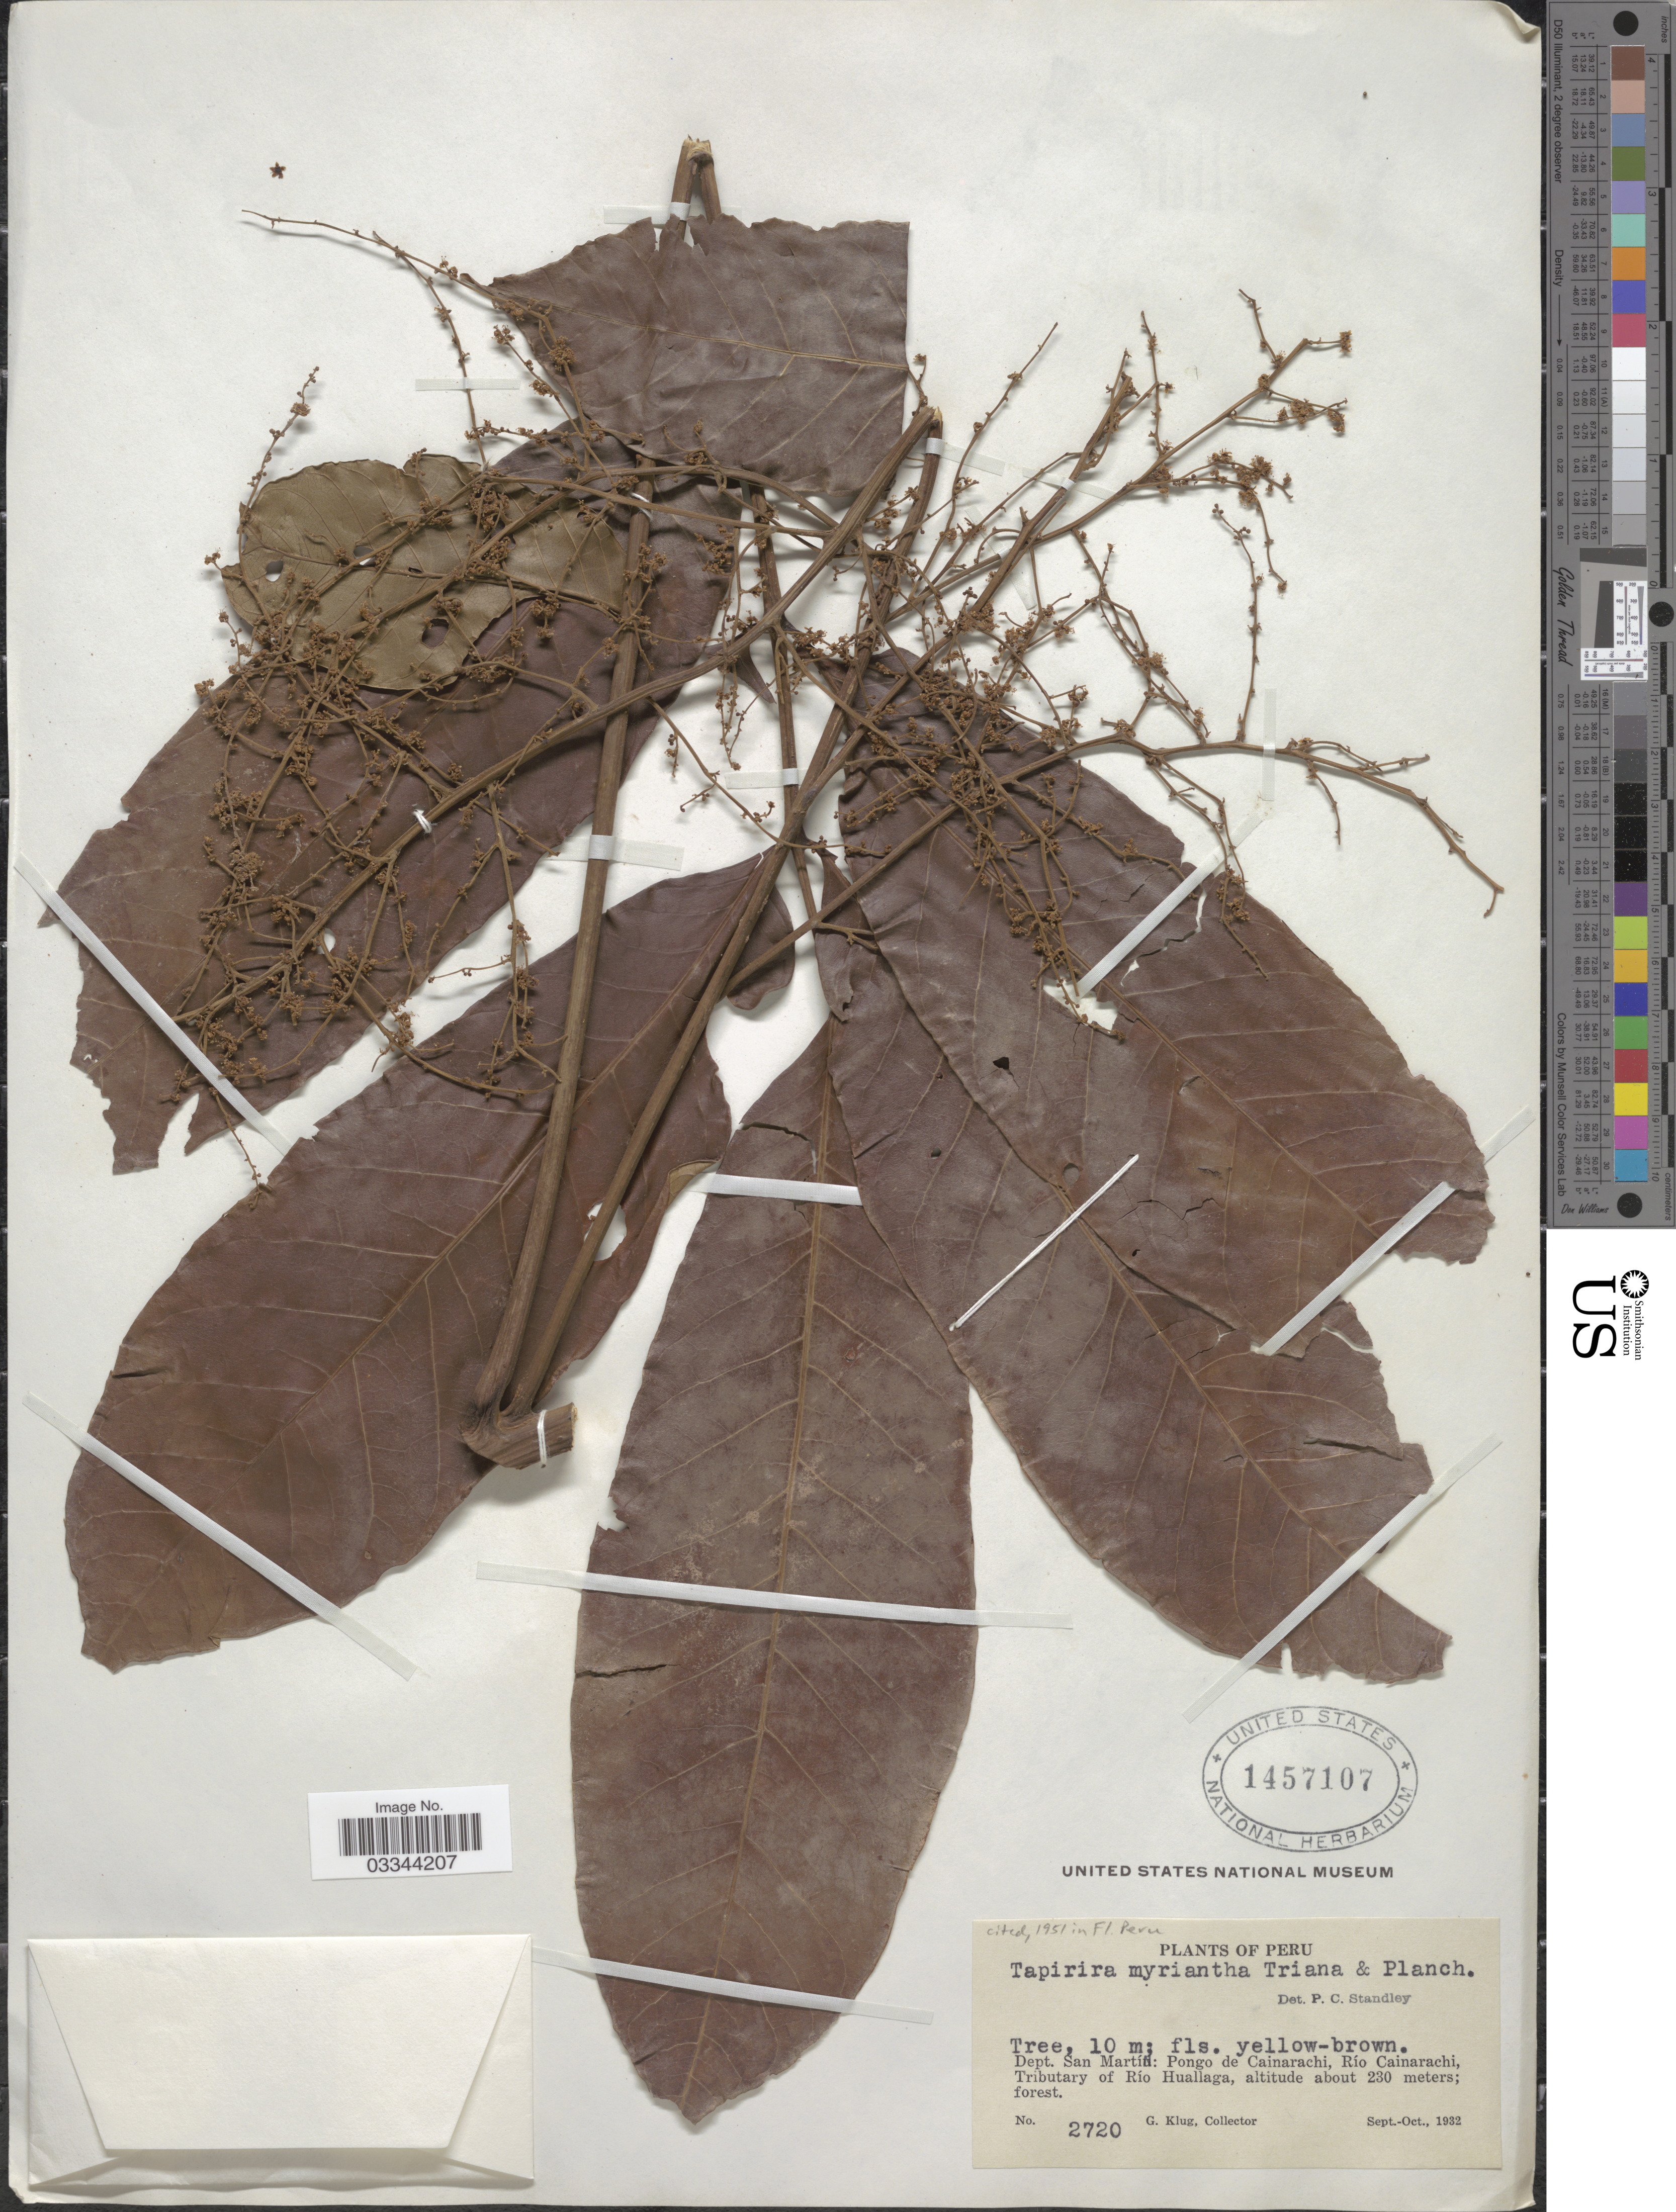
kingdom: Plantae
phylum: Tracheophyta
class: Magnoliopsida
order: Sapindales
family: Anacardiaceae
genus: Tapirira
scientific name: Tapirira myriantha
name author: Triana & Planch.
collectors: G. Klug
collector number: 2720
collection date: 1932-09/1932-10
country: Peru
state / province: San Martín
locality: Dept. San Martín: Pongo de Cainarachi, Río Cainarachi, Tributary of Río Huallaga.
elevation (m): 230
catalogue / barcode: US 1457107